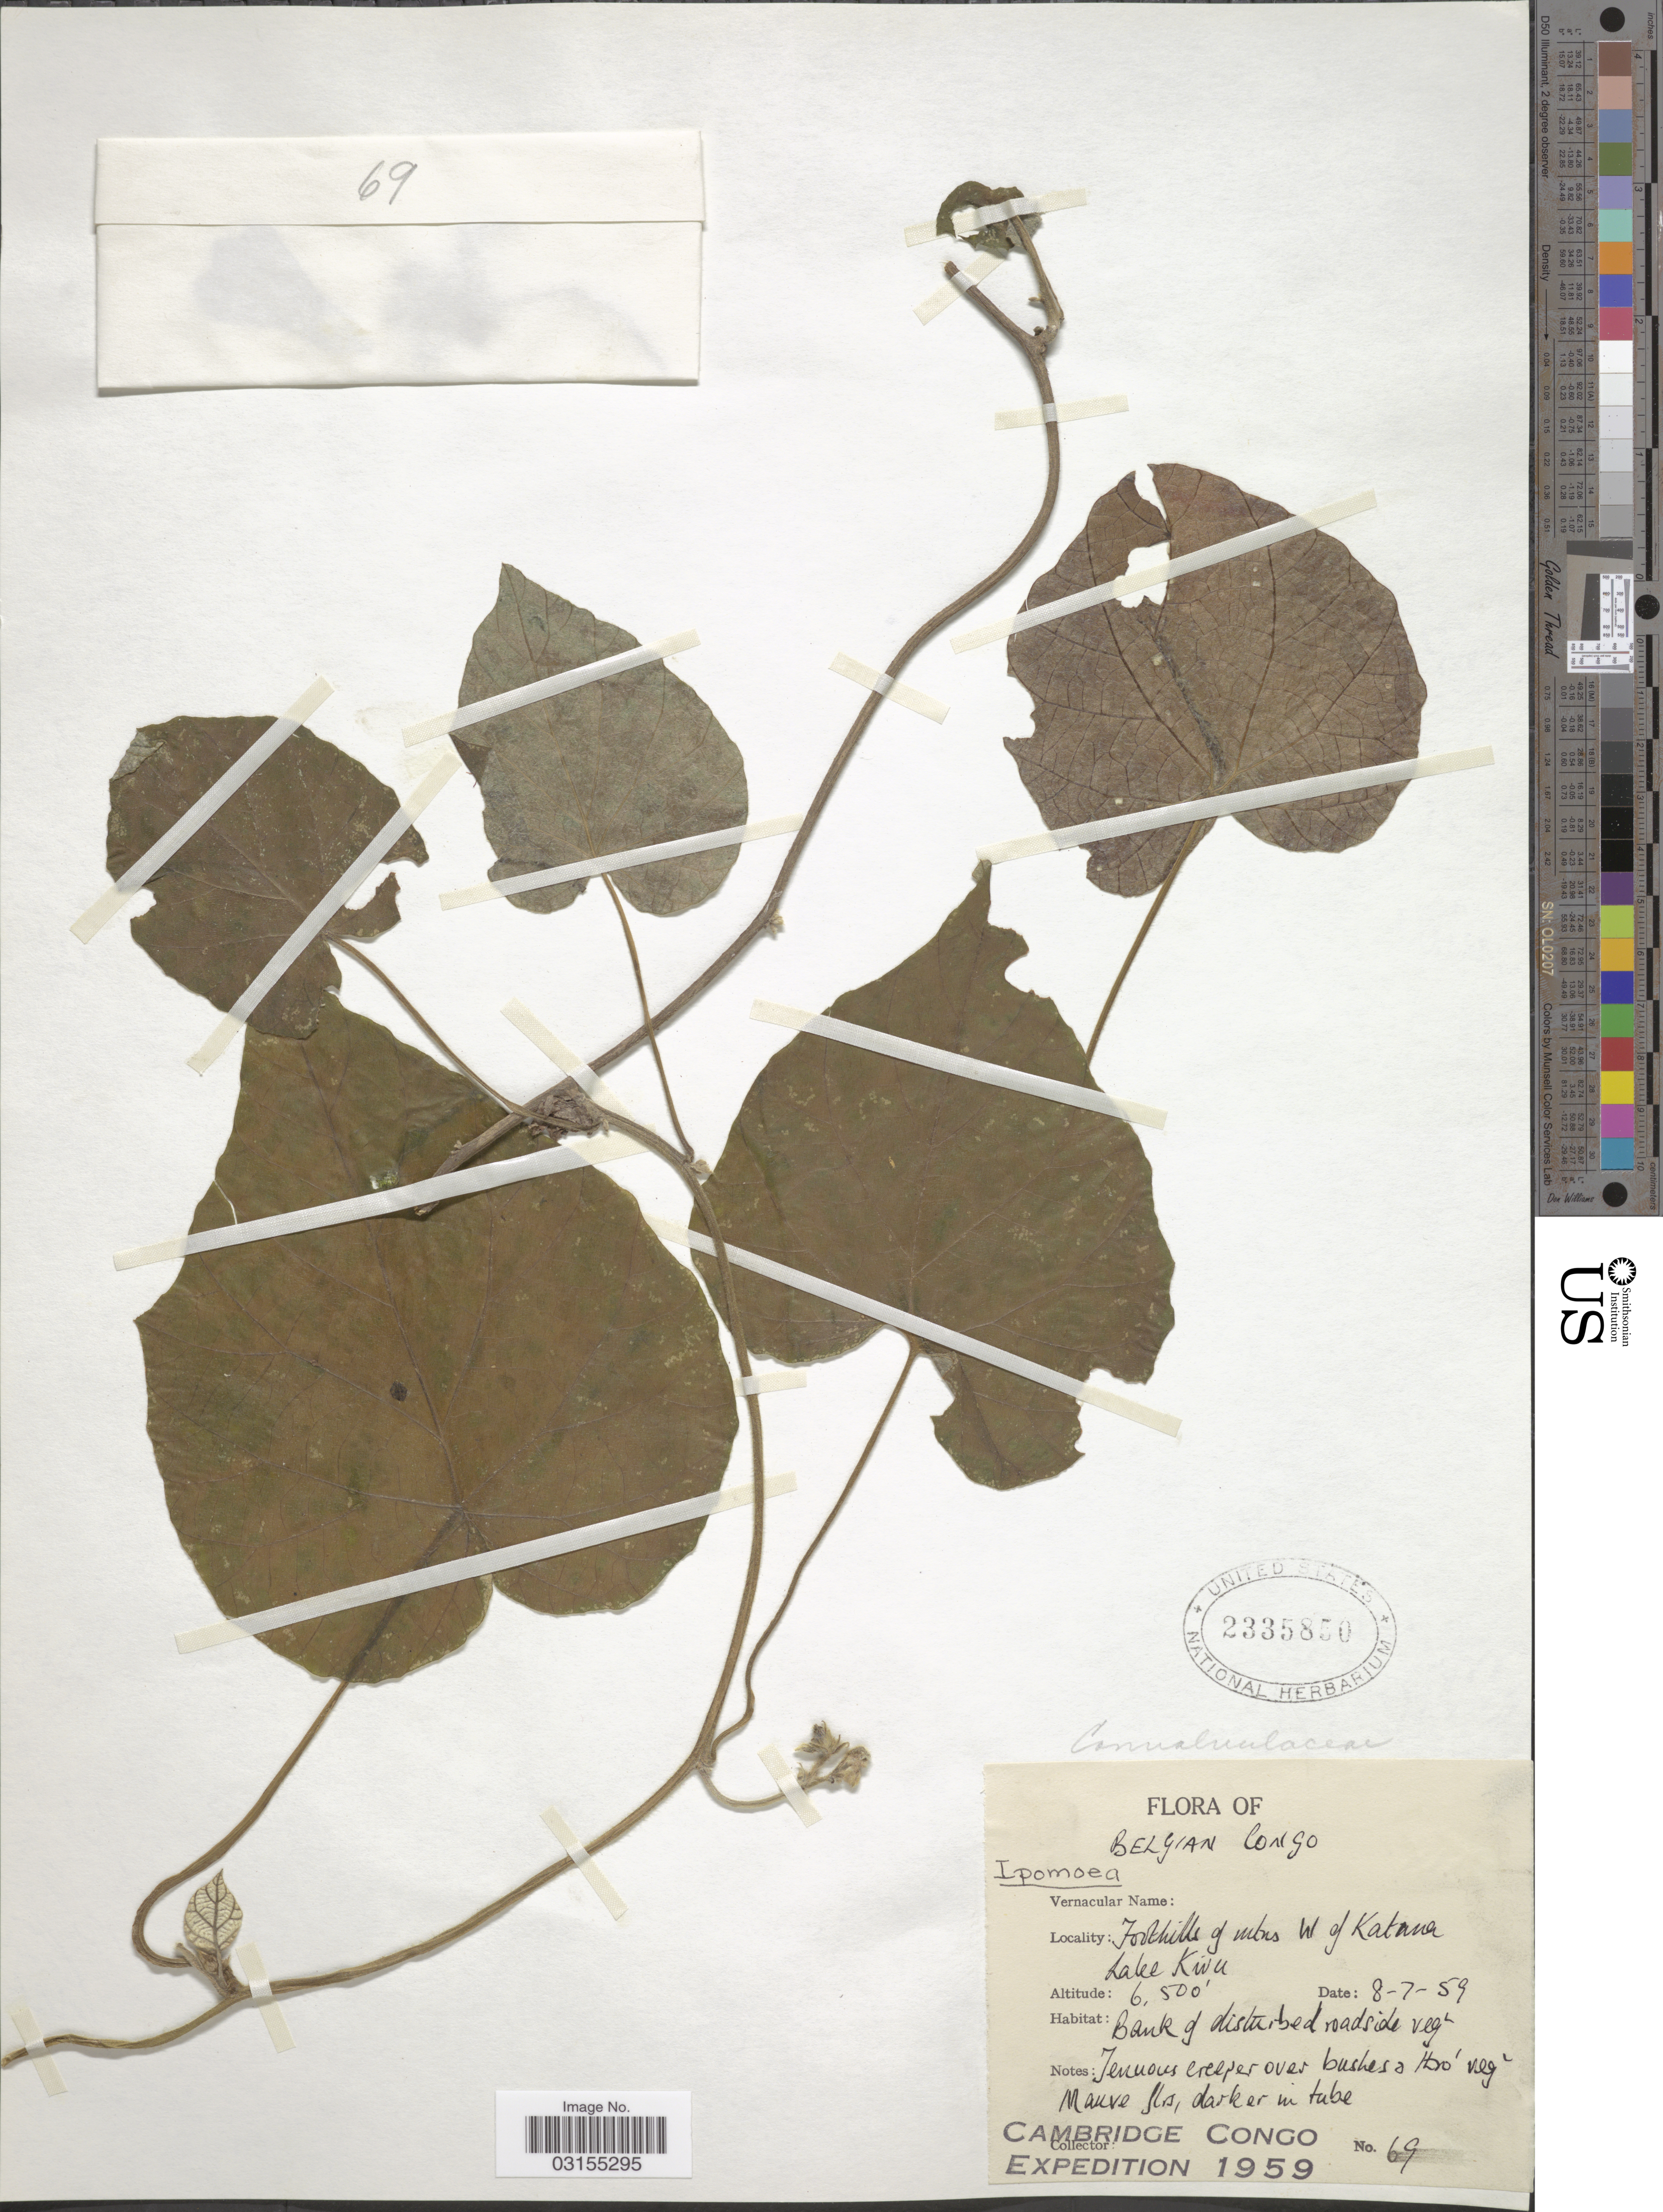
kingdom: Plantae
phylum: Tracheophyta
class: Magnoliopsida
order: Solanales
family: Convolvulaceae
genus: Ipomoea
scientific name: Ipomoea sp.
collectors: Cambridge Congo Expedition 1959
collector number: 69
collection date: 1959-07-08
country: Congo, Democratic Republic of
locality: Belgian Congo. Foothills of mtns W of Katana Lake Kivu.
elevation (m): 1981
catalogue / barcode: US 2335850